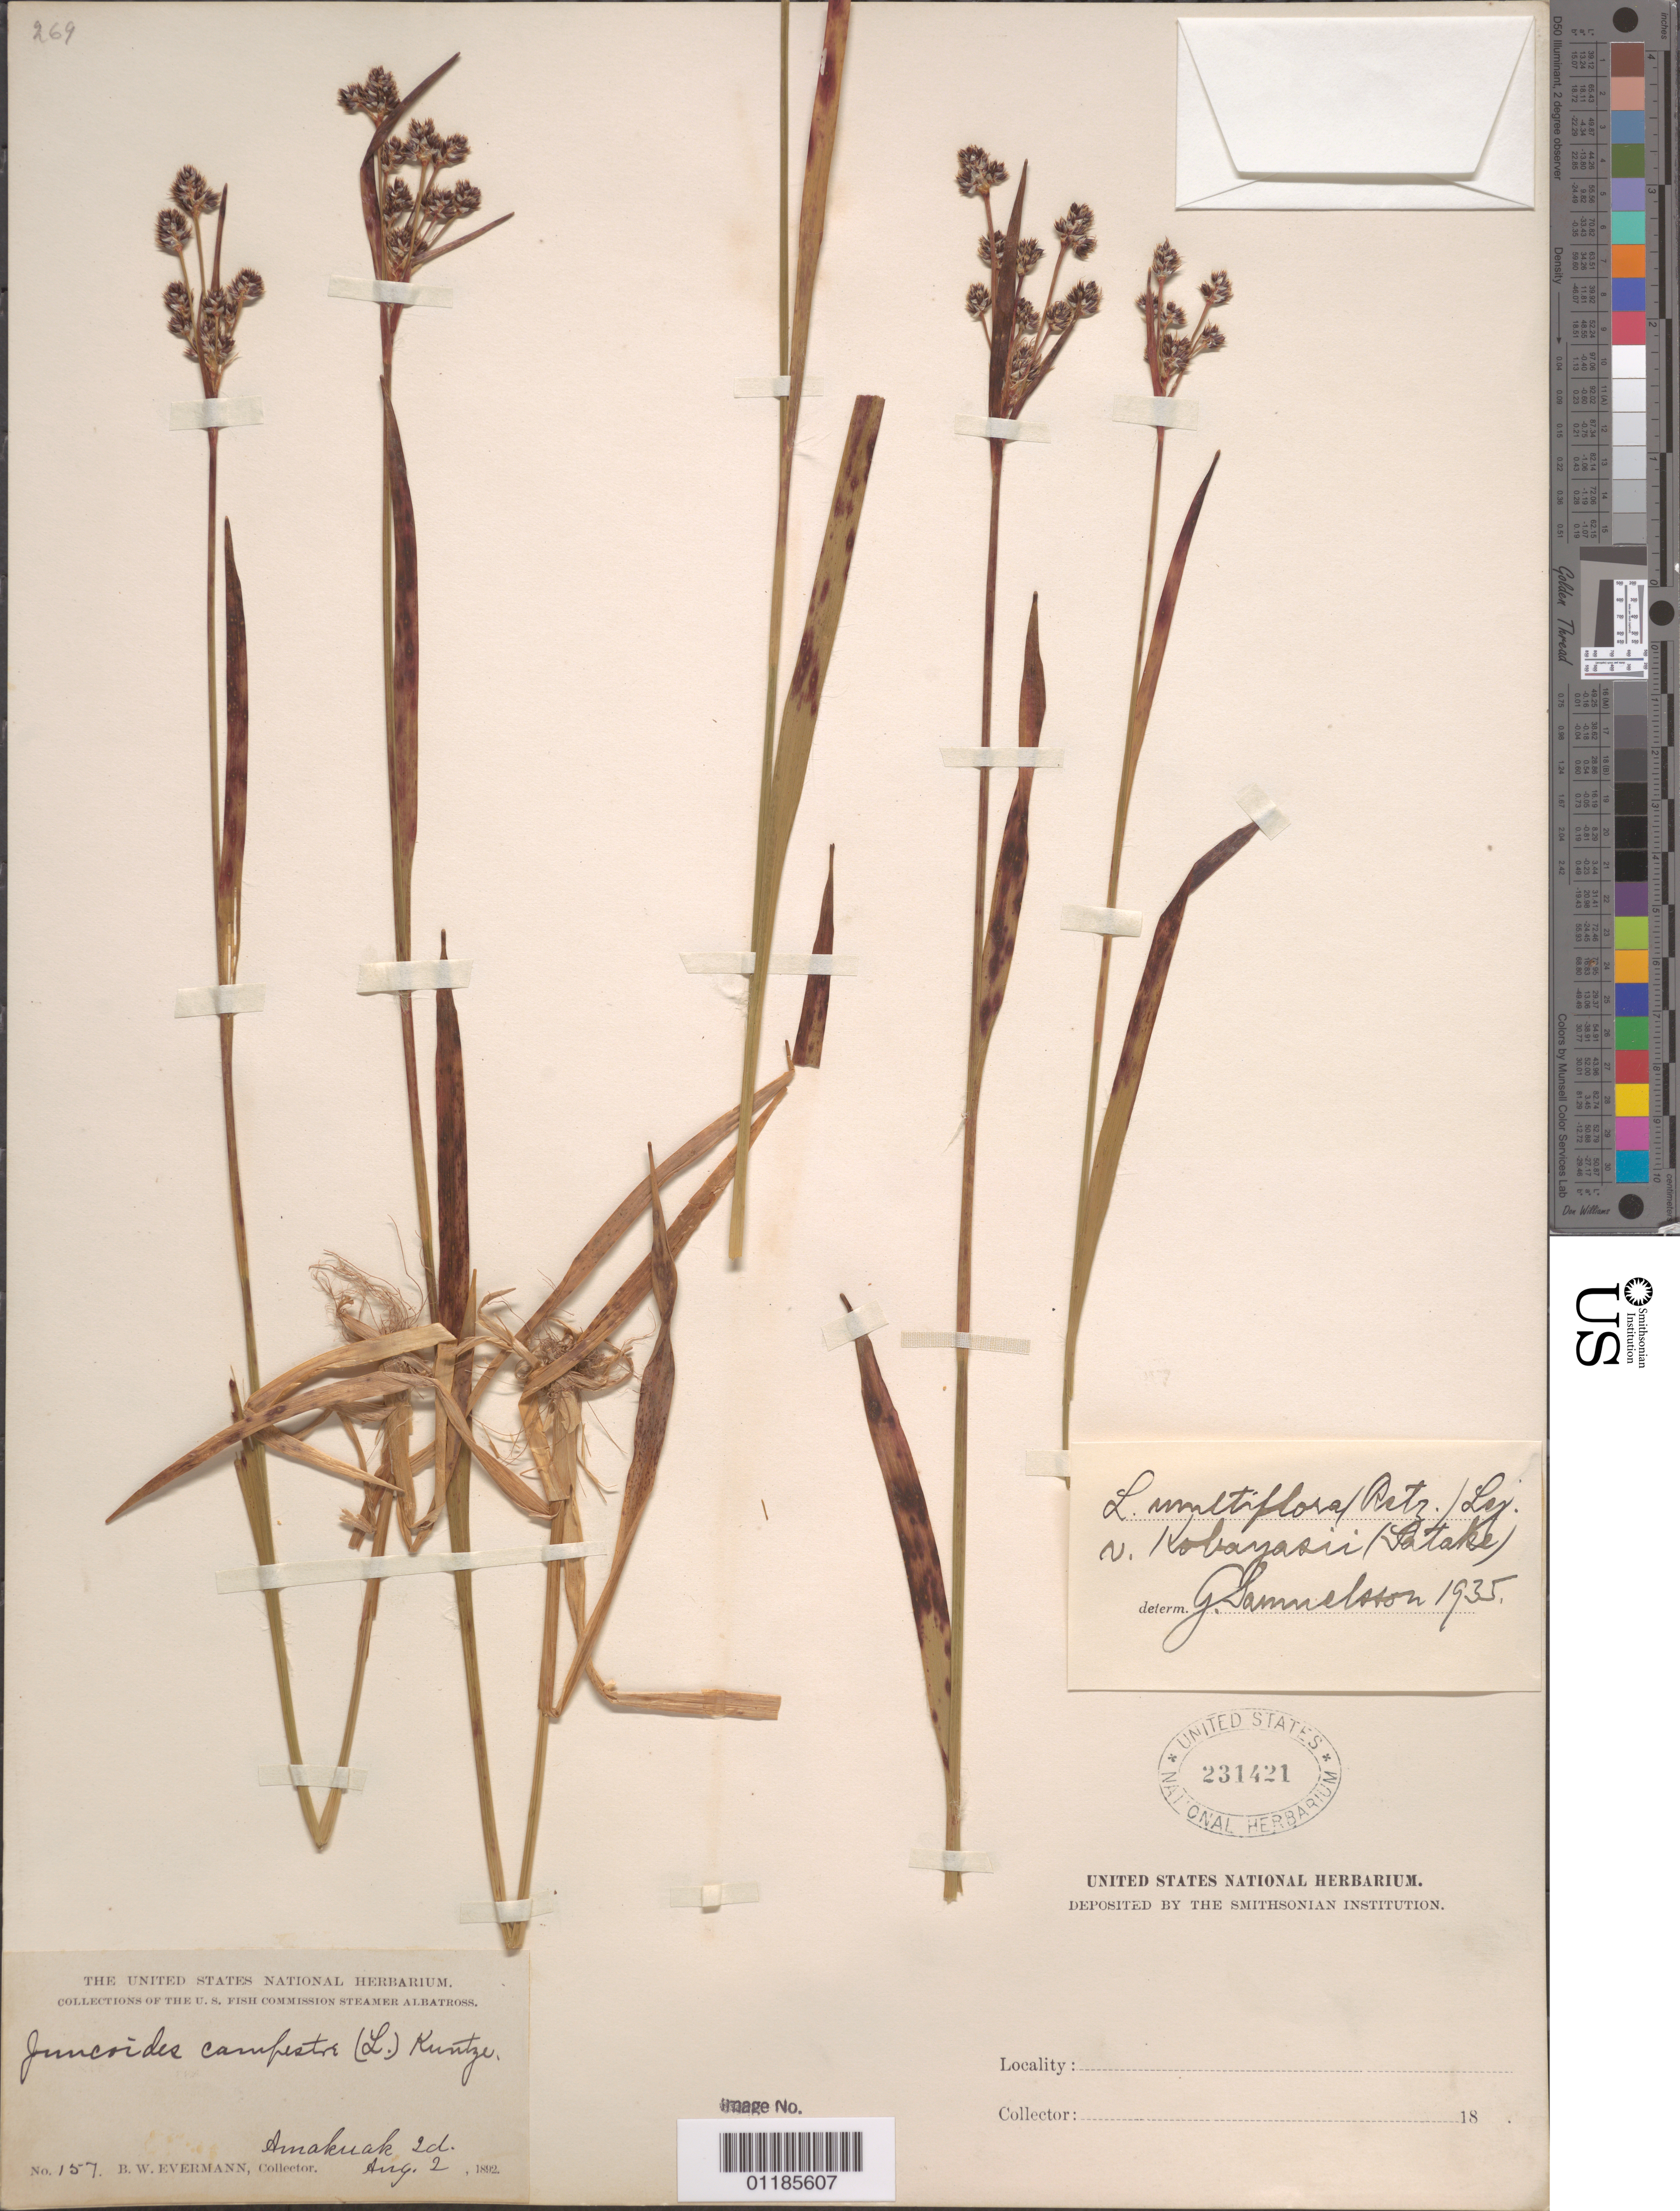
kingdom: Plantae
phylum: Tracheophyta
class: Liliopsida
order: Poales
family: Juncaceae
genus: Luzula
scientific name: Luzula multiflora var. kobayasii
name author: (Satake) Sam.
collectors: B. W. Evermann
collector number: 157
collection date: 1892-08-02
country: United States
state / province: Alaska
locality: Amakuak Island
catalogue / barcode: US 231421